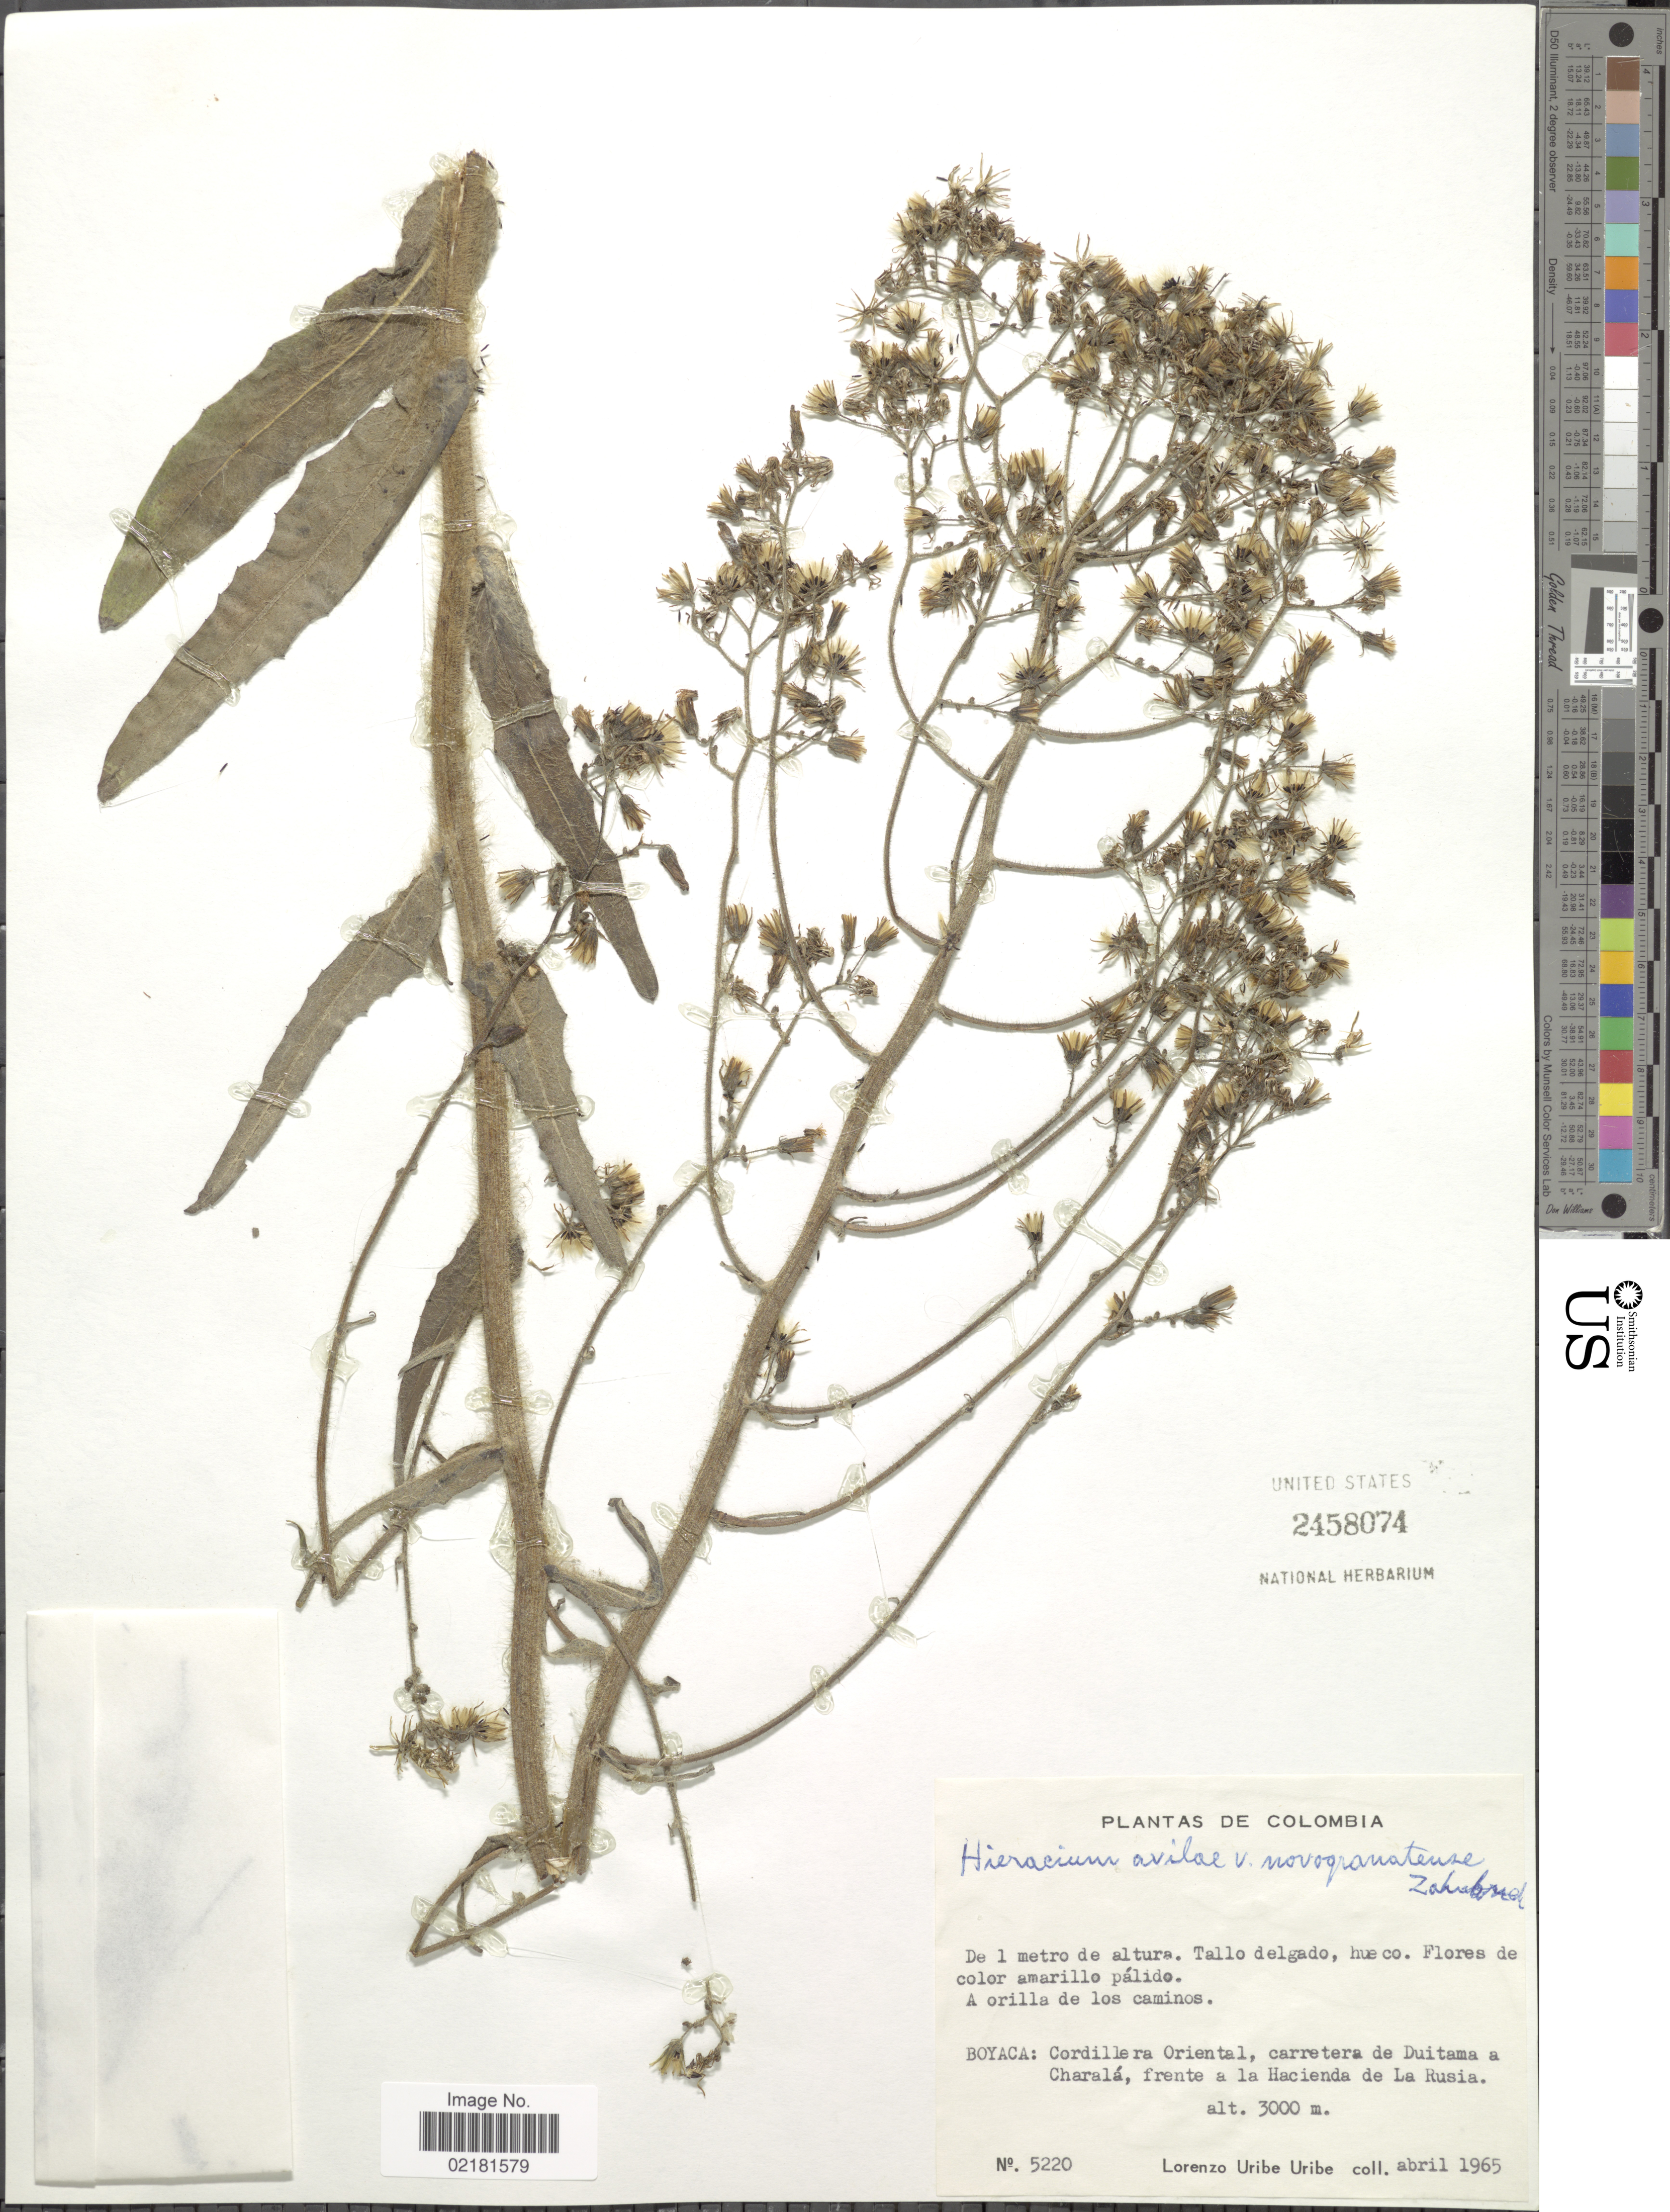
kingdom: Plantae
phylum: Tracheophyta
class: Magnoliopsida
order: Asterales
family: Asteraceae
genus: Hieracium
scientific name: Hieracium avilae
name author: Kunth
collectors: L. Uribe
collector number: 5220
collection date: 1965-04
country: Colombia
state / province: Boyacá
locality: Cordillera Oriental, carretera de Duitama a Charala, frente a la Hacienda de La Rusia.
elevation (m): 3000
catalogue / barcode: US 2458074